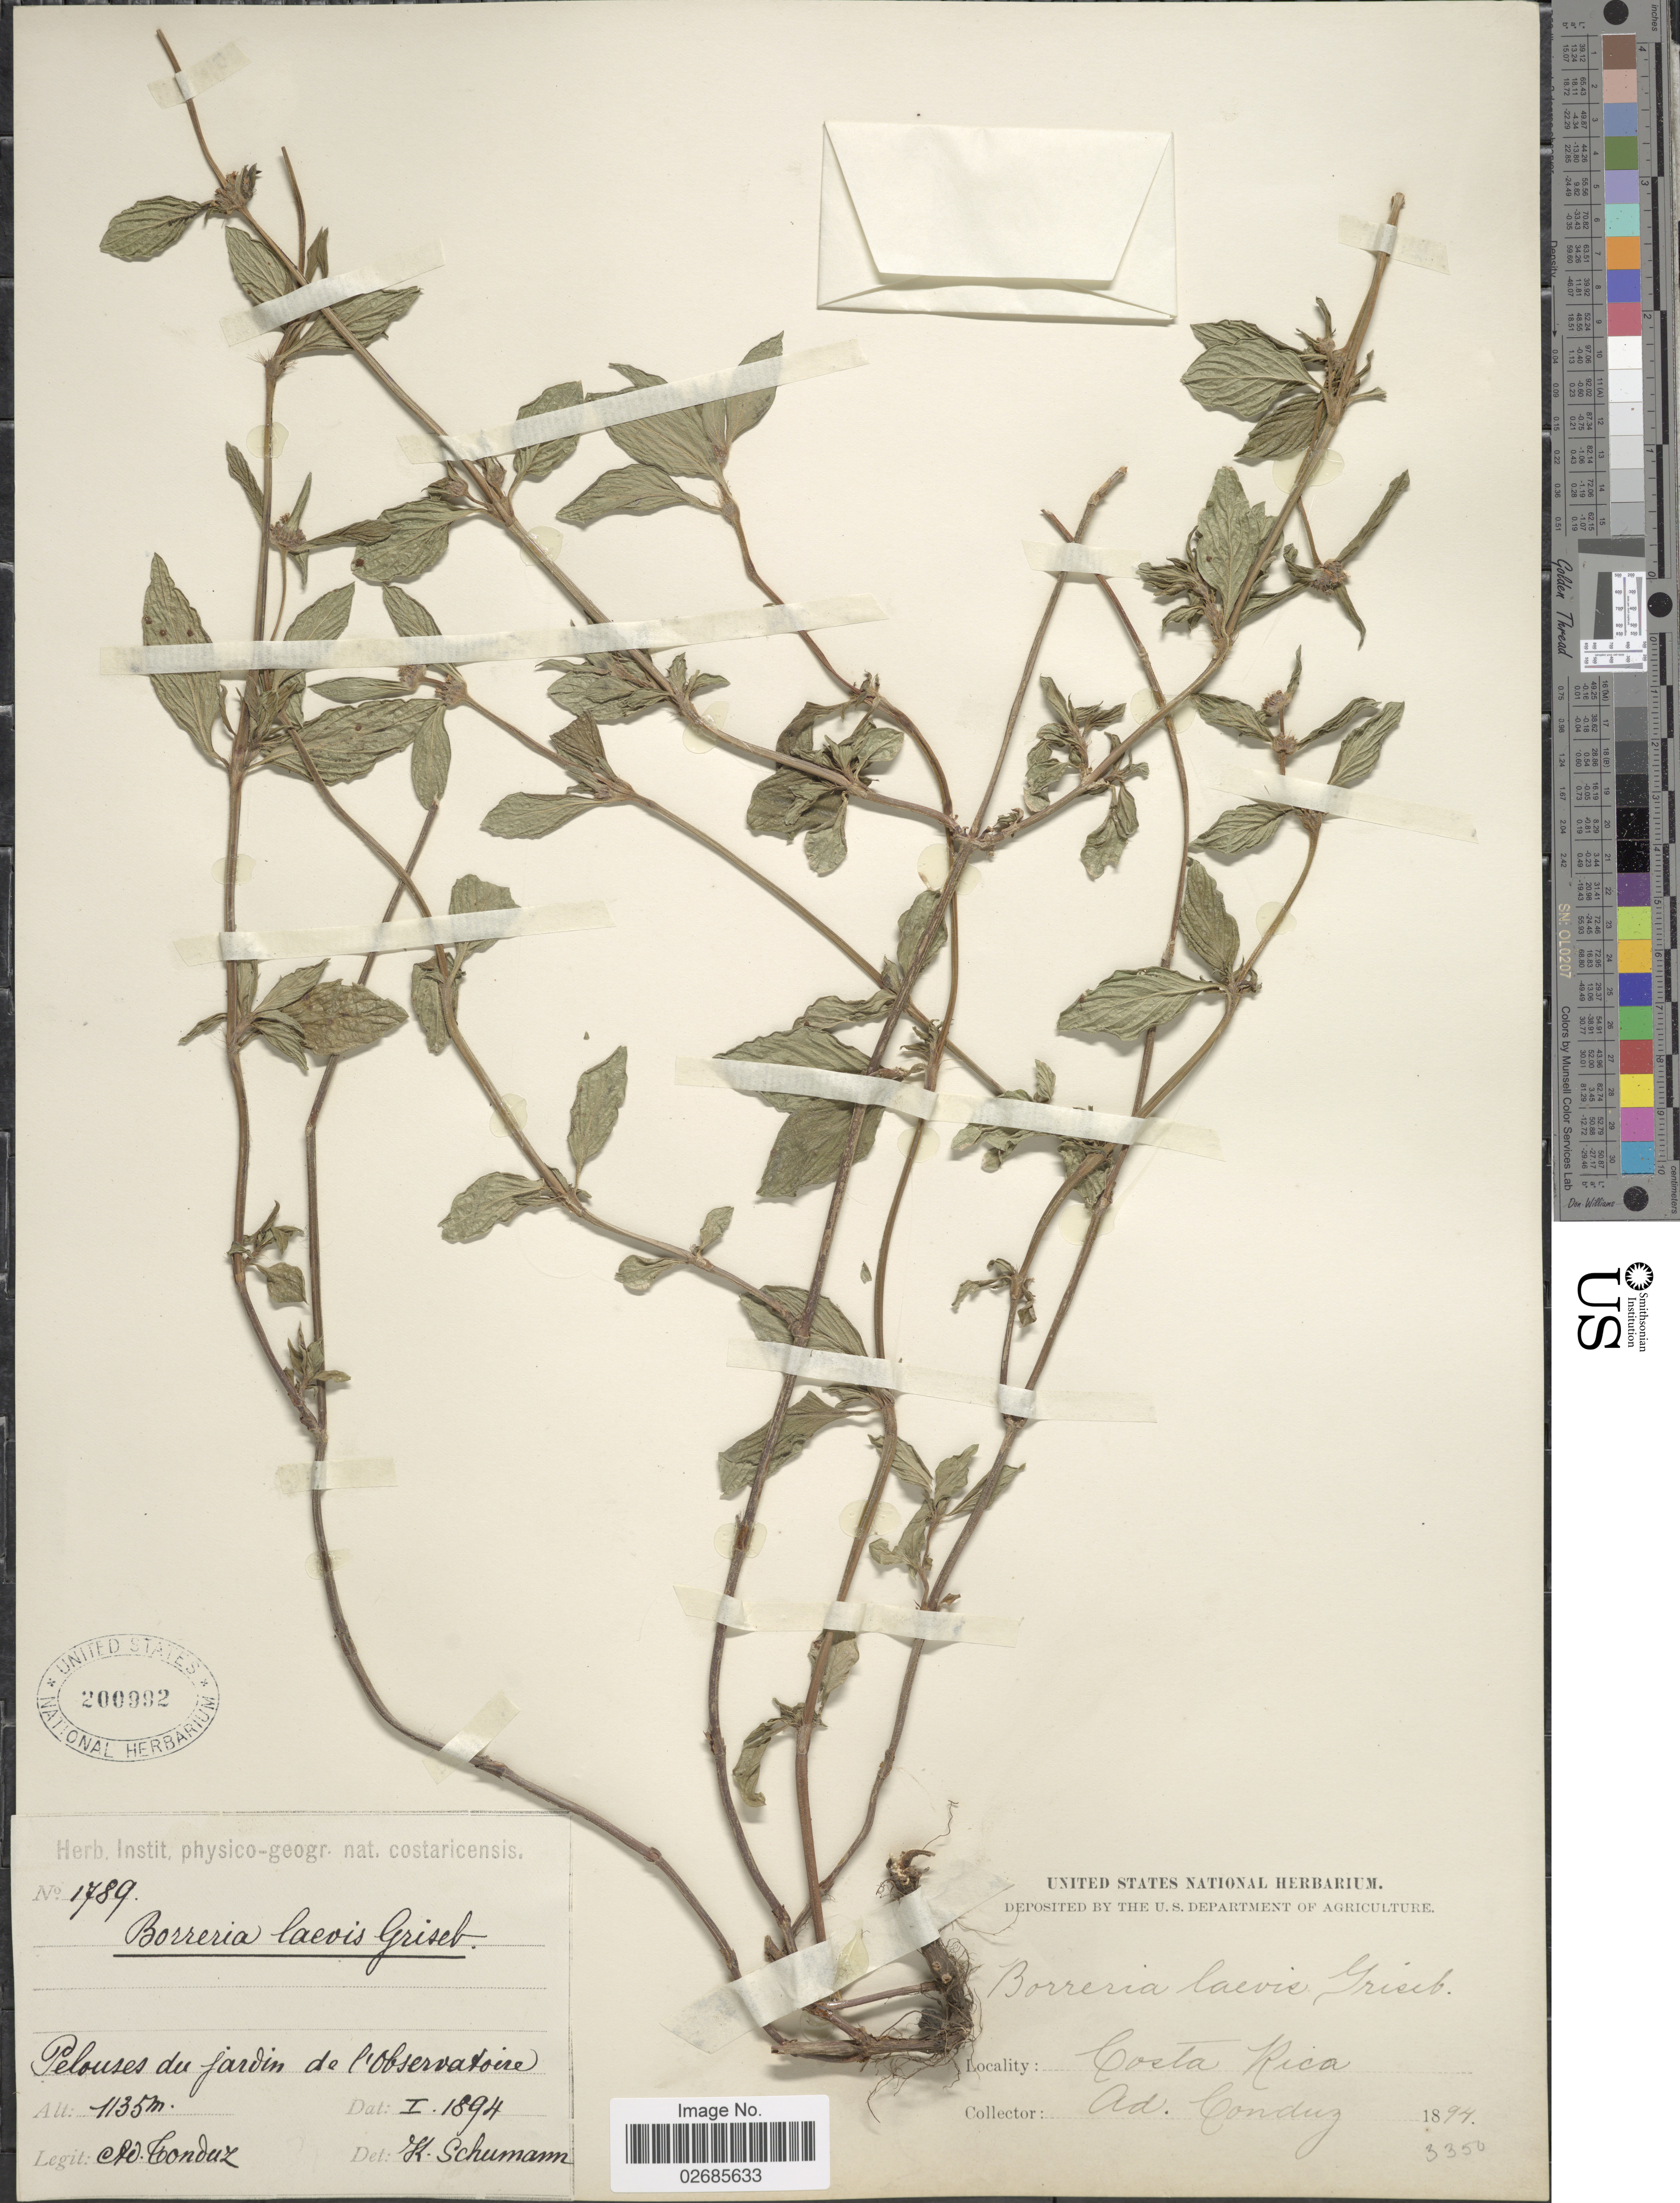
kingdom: Plantae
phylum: Tracheophyta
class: Magnoliopsida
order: Gentianales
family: Rubiaceae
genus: Borreria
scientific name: Borreria latifolia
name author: (Aubl.) K. Schum.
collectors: A. Tonduz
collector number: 1789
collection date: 1894-01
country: Costa Rica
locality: Pelouses du jardin de l'observatoire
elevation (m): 1135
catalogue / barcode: US 200992